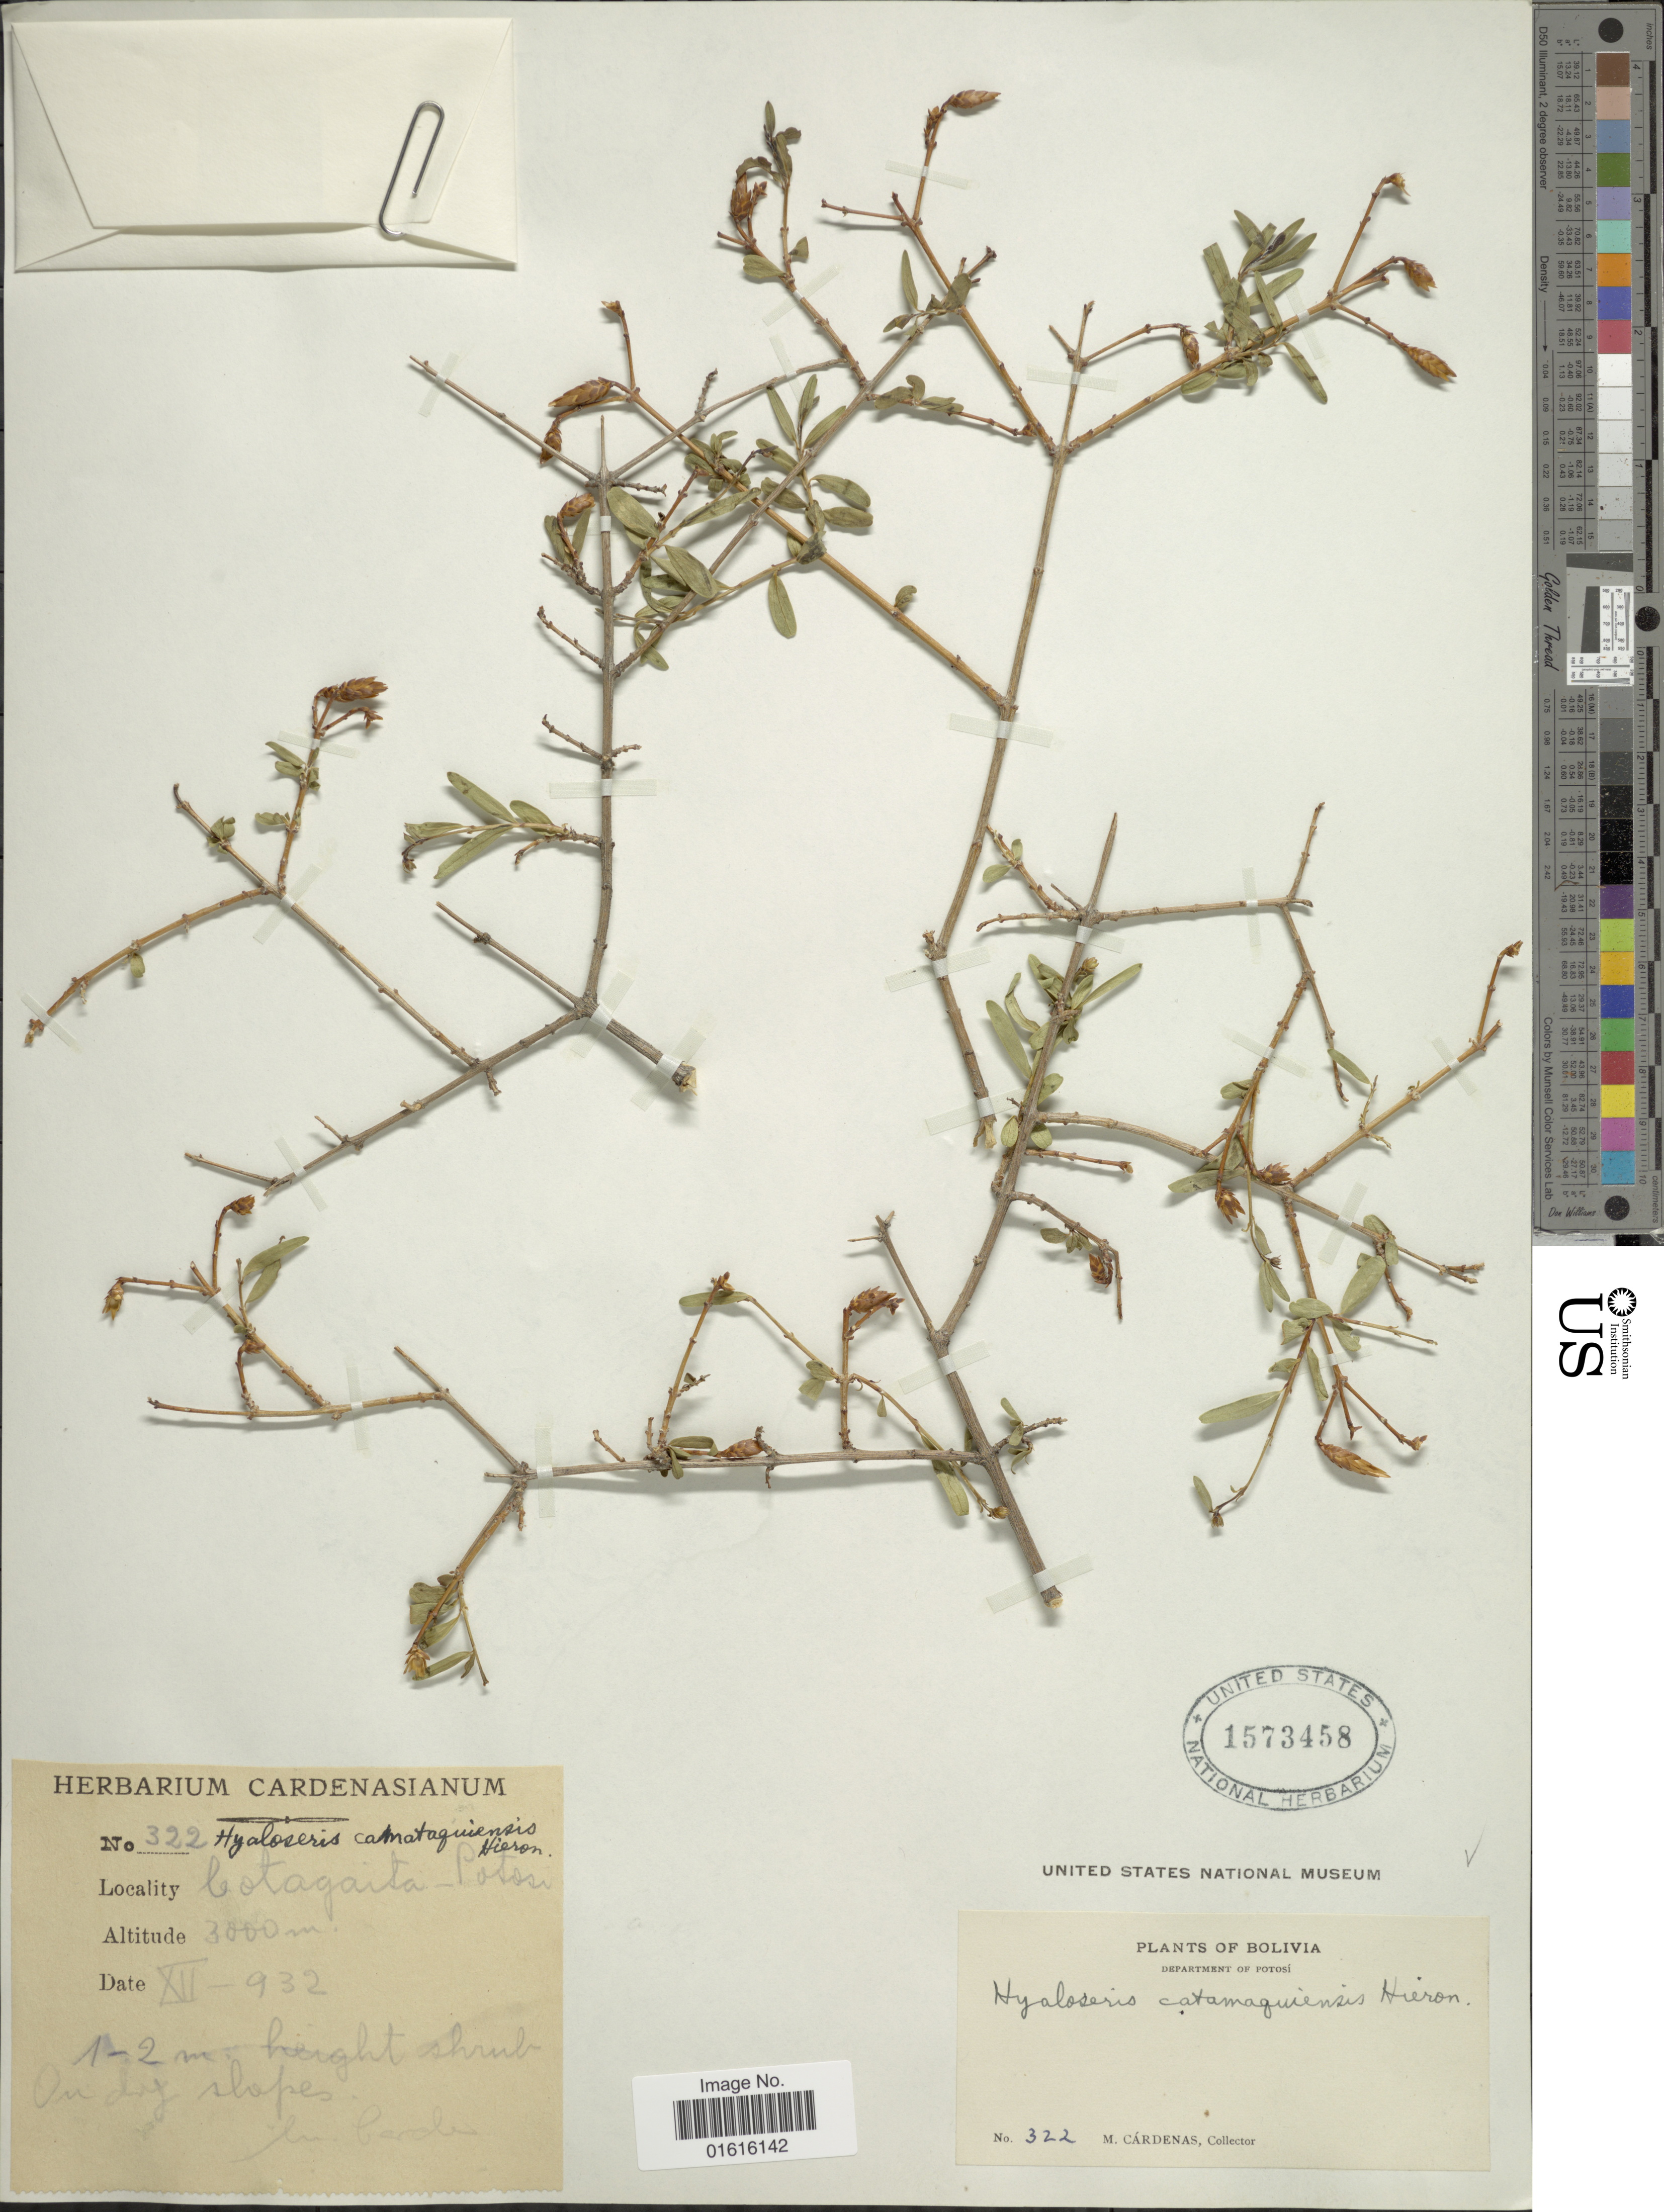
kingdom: Plantae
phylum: Tracheophyta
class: Magnoliopsida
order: Asterales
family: Asteraceae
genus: Hyaloseris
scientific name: Hyaloseris catamaquiensis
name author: Hieron. in Fiebrig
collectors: M. Cárdenas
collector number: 322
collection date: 1932-12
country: Bolivia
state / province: Potosi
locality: Cotagaita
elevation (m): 3000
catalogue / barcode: US 1573458